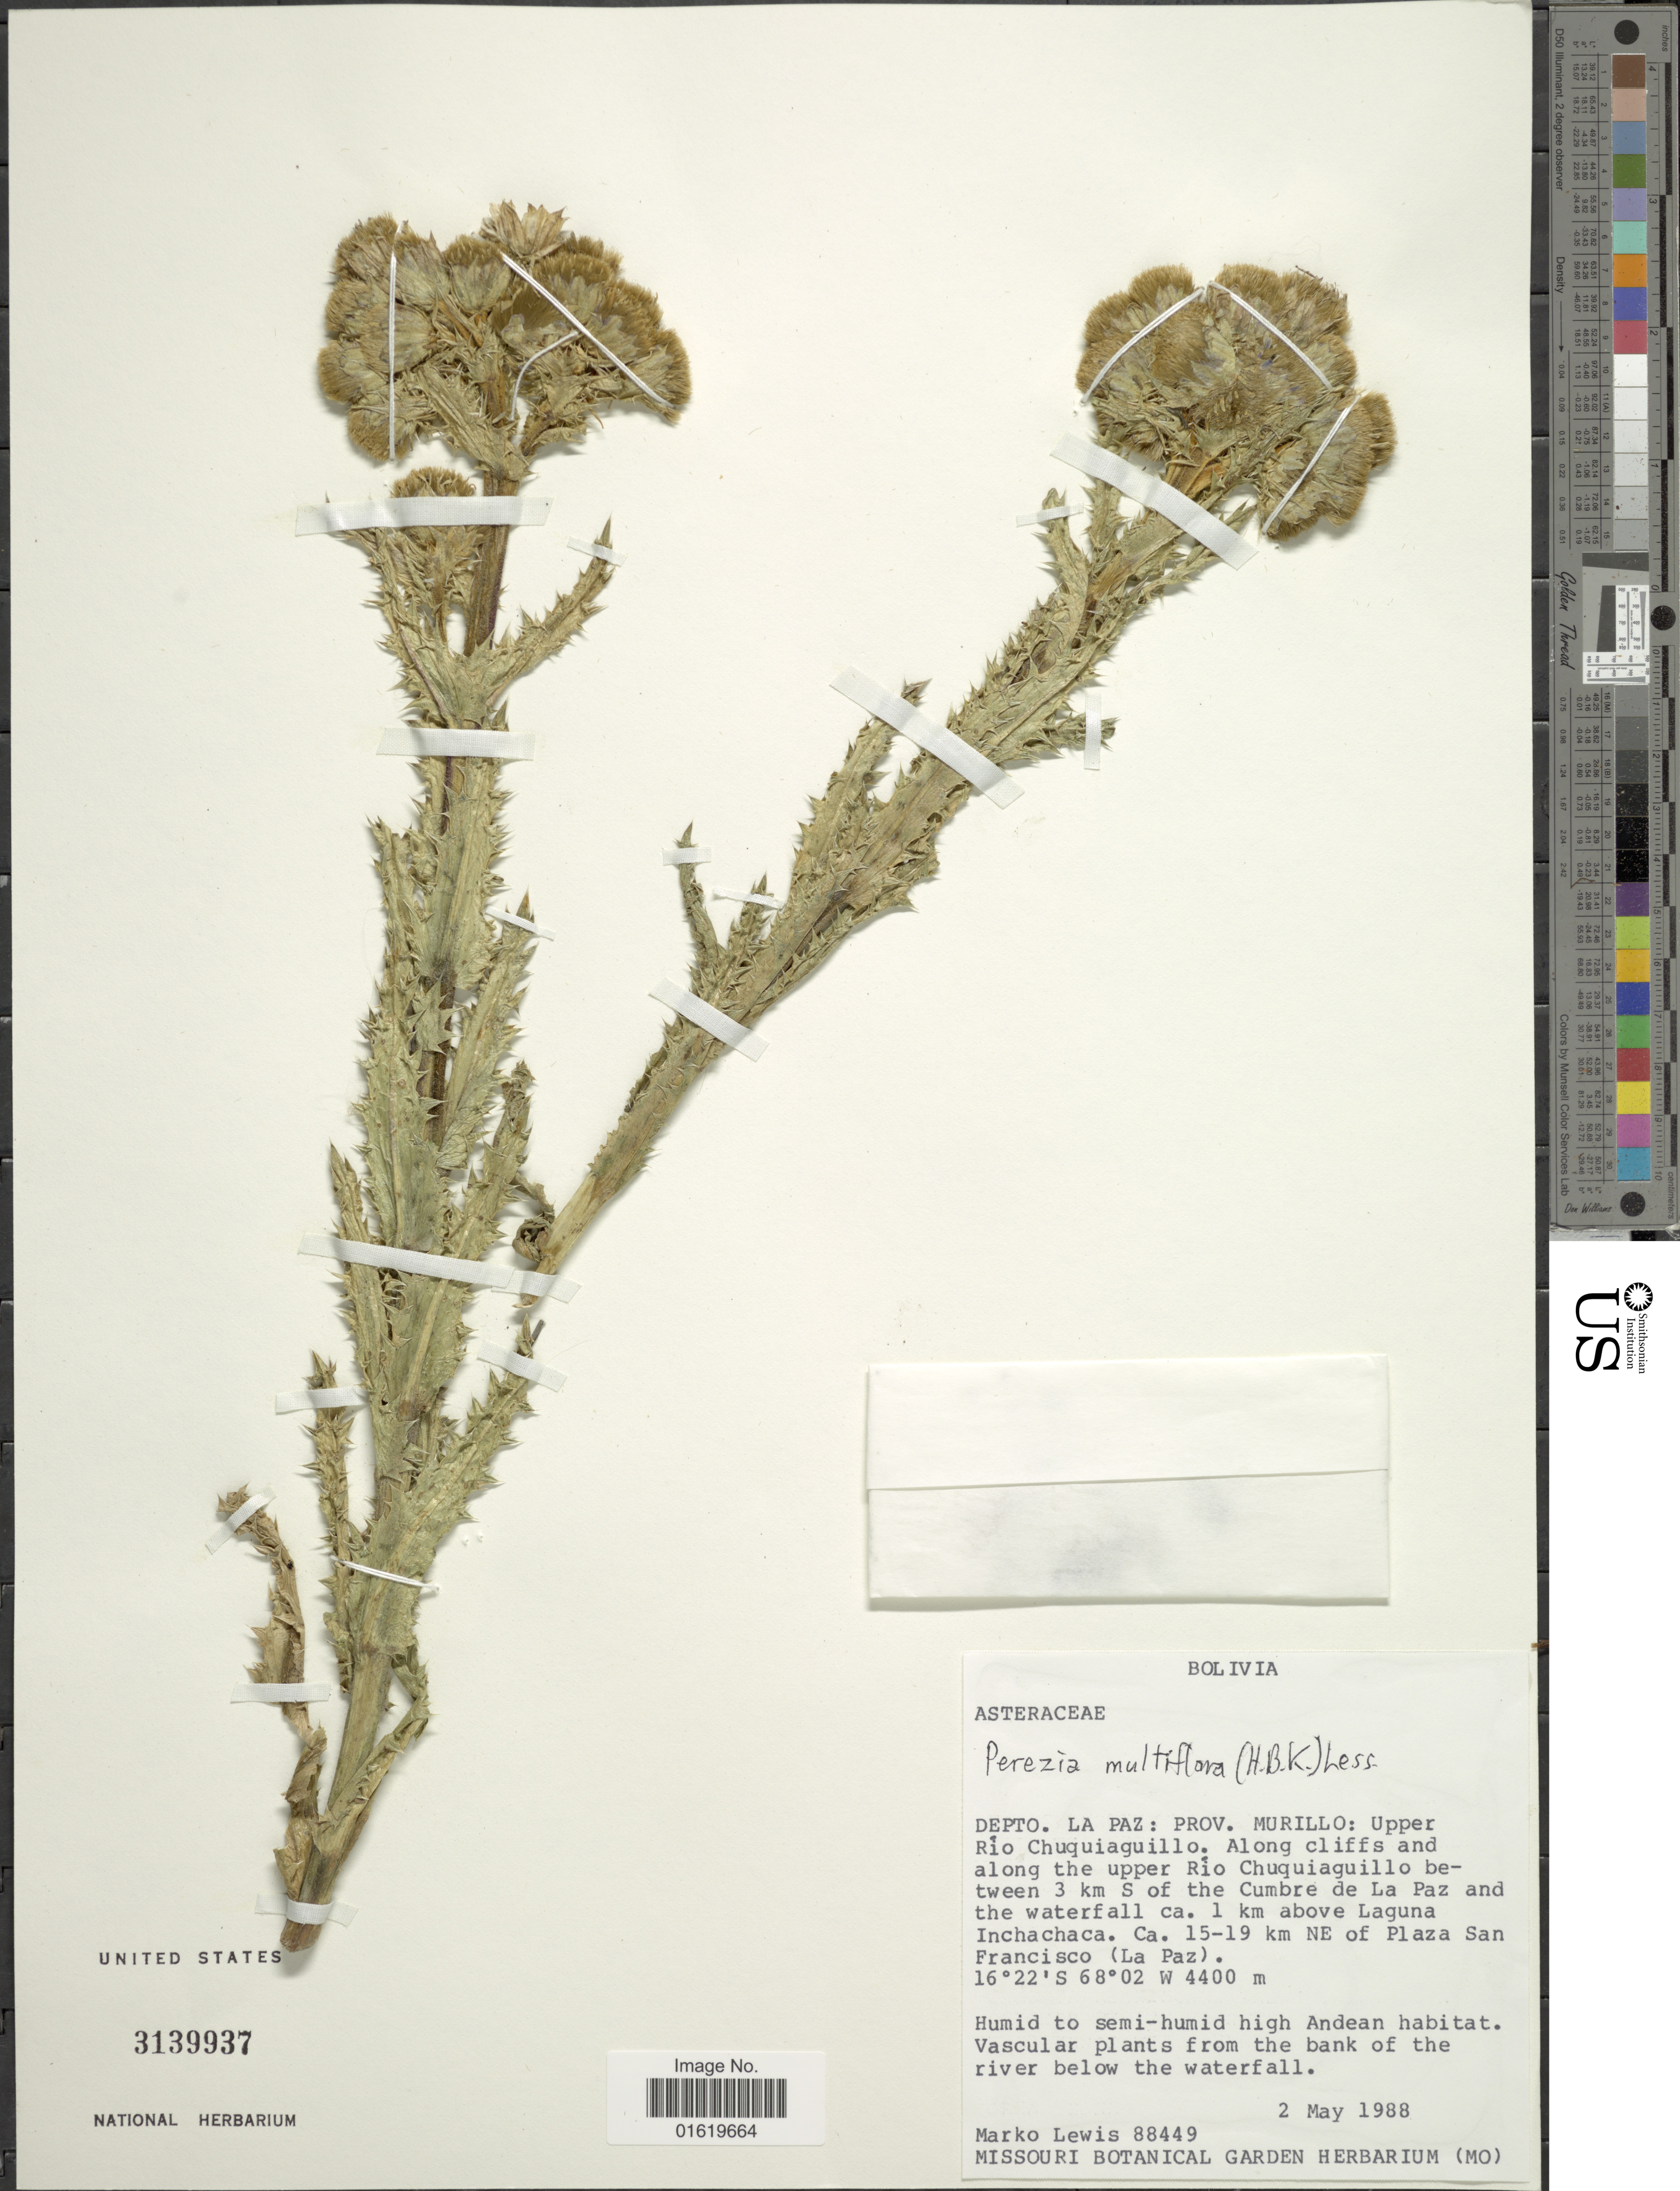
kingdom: Plantae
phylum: Tracheophyta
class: Magnoliopsida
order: Asterales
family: Asteraceae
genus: Perezia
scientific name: Perezia multiflora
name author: Less.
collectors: M. A. Lewis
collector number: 88449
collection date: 1988-05-02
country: Bolivia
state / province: La Paz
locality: Depto. La Paz: prov. Murillo: Upper Rio Chuquiaguillo. Along cliffs and along the upper Rio Chuquiaguillo between 3 km S of the Cumbre de La Paz and the waterfall ca. 1 km above Laguna Inchachaca. Ca. 15-19 km NE of Plaza San Francisco (La Paz).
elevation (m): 4400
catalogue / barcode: US 3139937